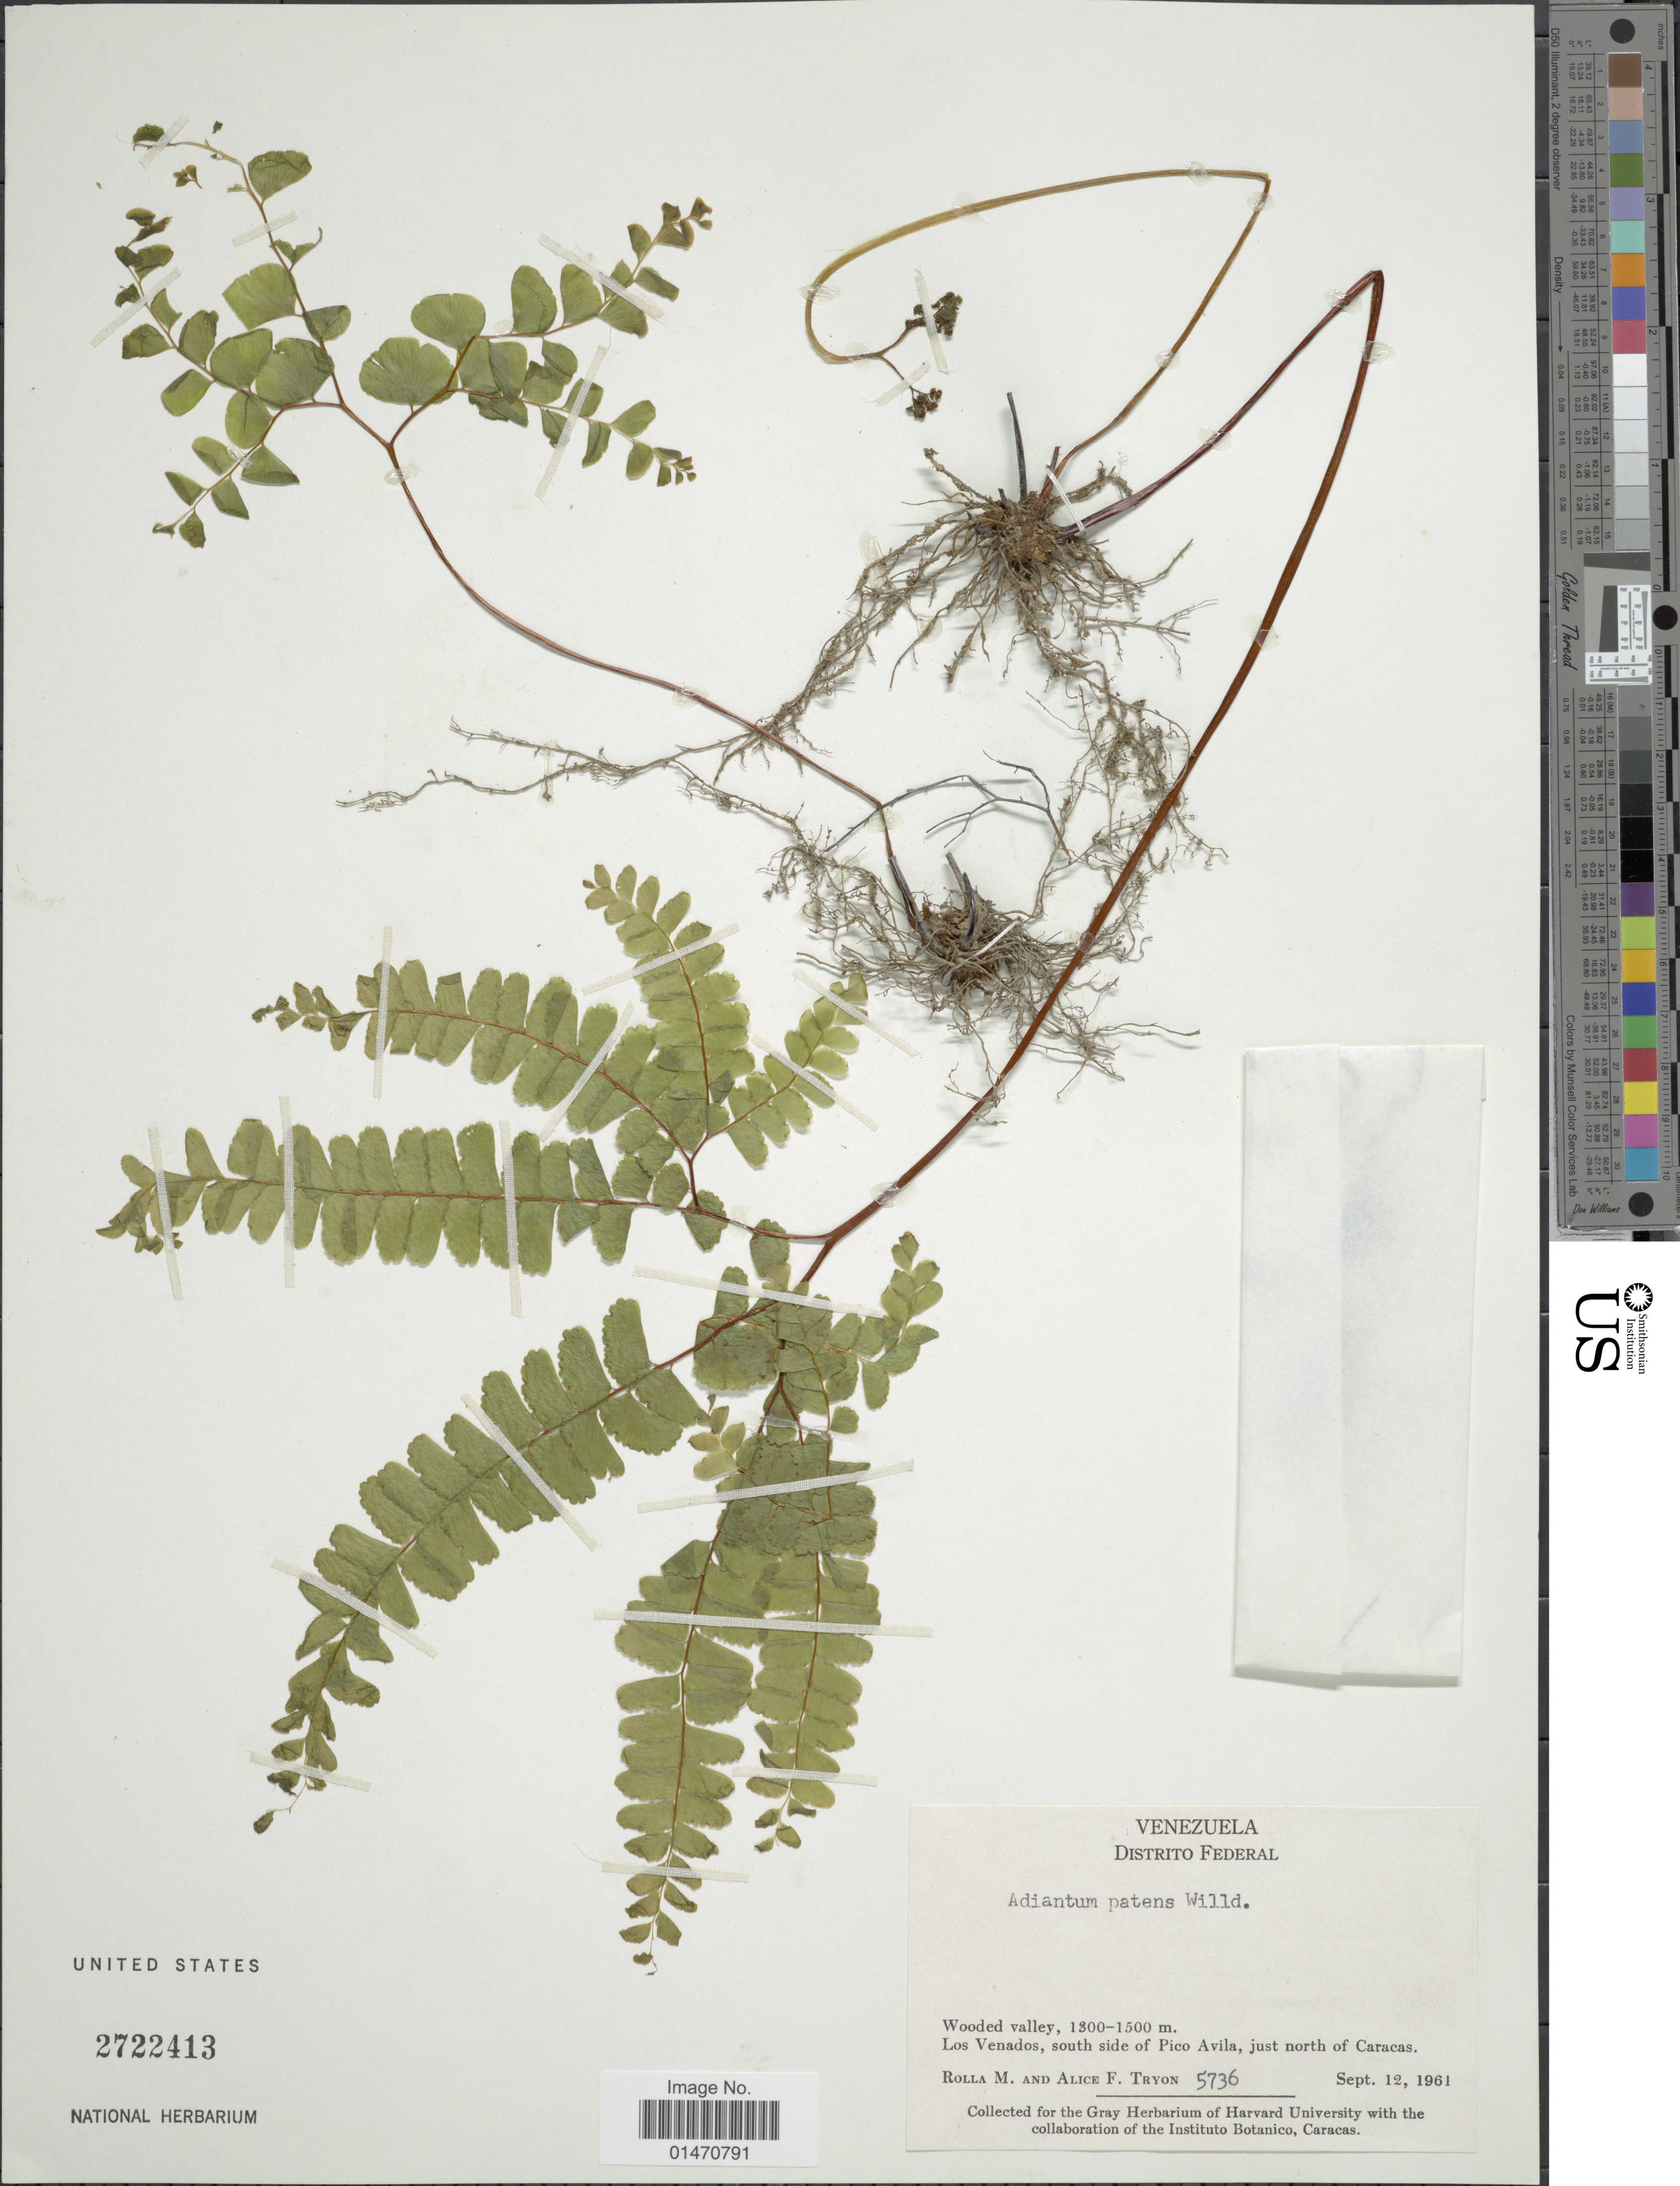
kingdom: Plantae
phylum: Tracheophyta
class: Polypodiopsida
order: Polypodiales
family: Pteridaceae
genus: Adiantum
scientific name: Adiantum patens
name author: Willd.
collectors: R. M. Tryon & A. F. Tryon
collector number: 5736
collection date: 1961-09-12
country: Venezuela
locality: Distrito Federal, Los Venados, south side of Pico Avila, just north of Caracas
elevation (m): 1300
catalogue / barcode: US 2722413